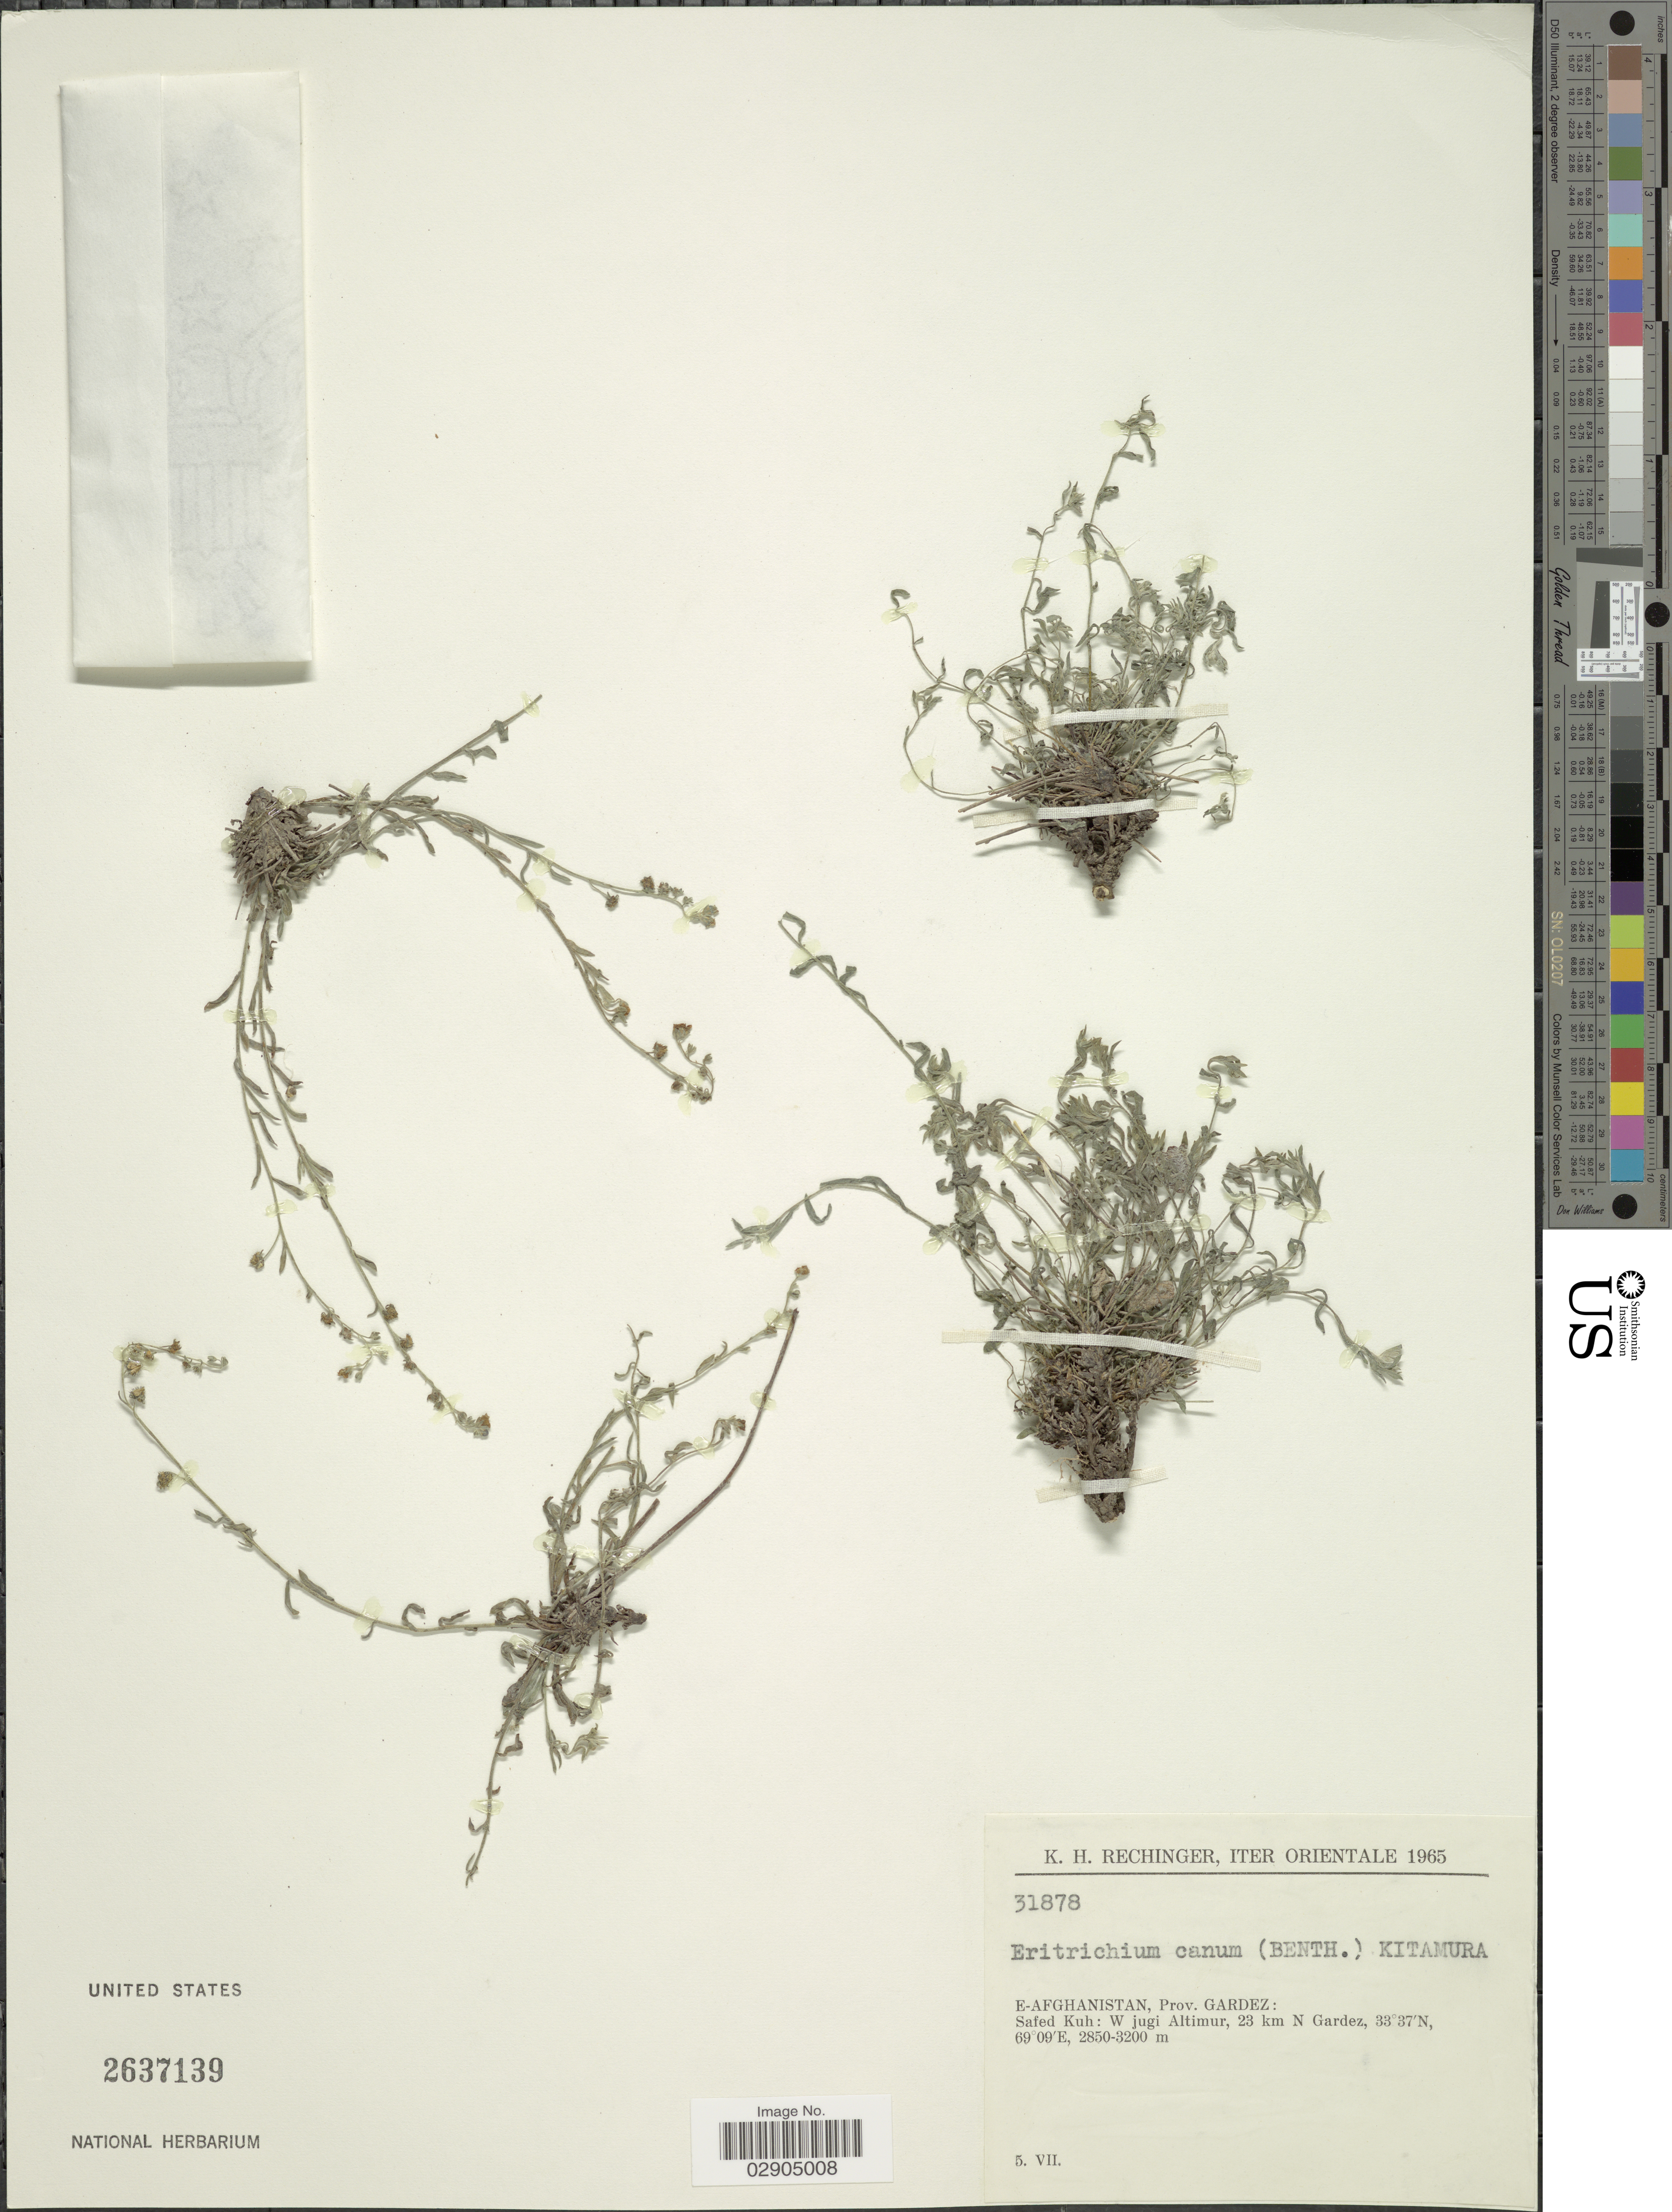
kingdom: Plantae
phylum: Tracheophyta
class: Magnoliopsida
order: Boraginales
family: Boraginaceae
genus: Eritrichium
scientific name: Eritrichium canum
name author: (Benth.) Kitam.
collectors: K. H. Rechinger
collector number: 31878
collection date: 1965-07-05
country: Afghanistan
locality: E-Afghanistan, Prov. Gardez: Safed Kuh: W jugi Altimur, 23 km N Gardez. Orientale.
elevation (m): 2850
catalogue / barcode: US 2637139